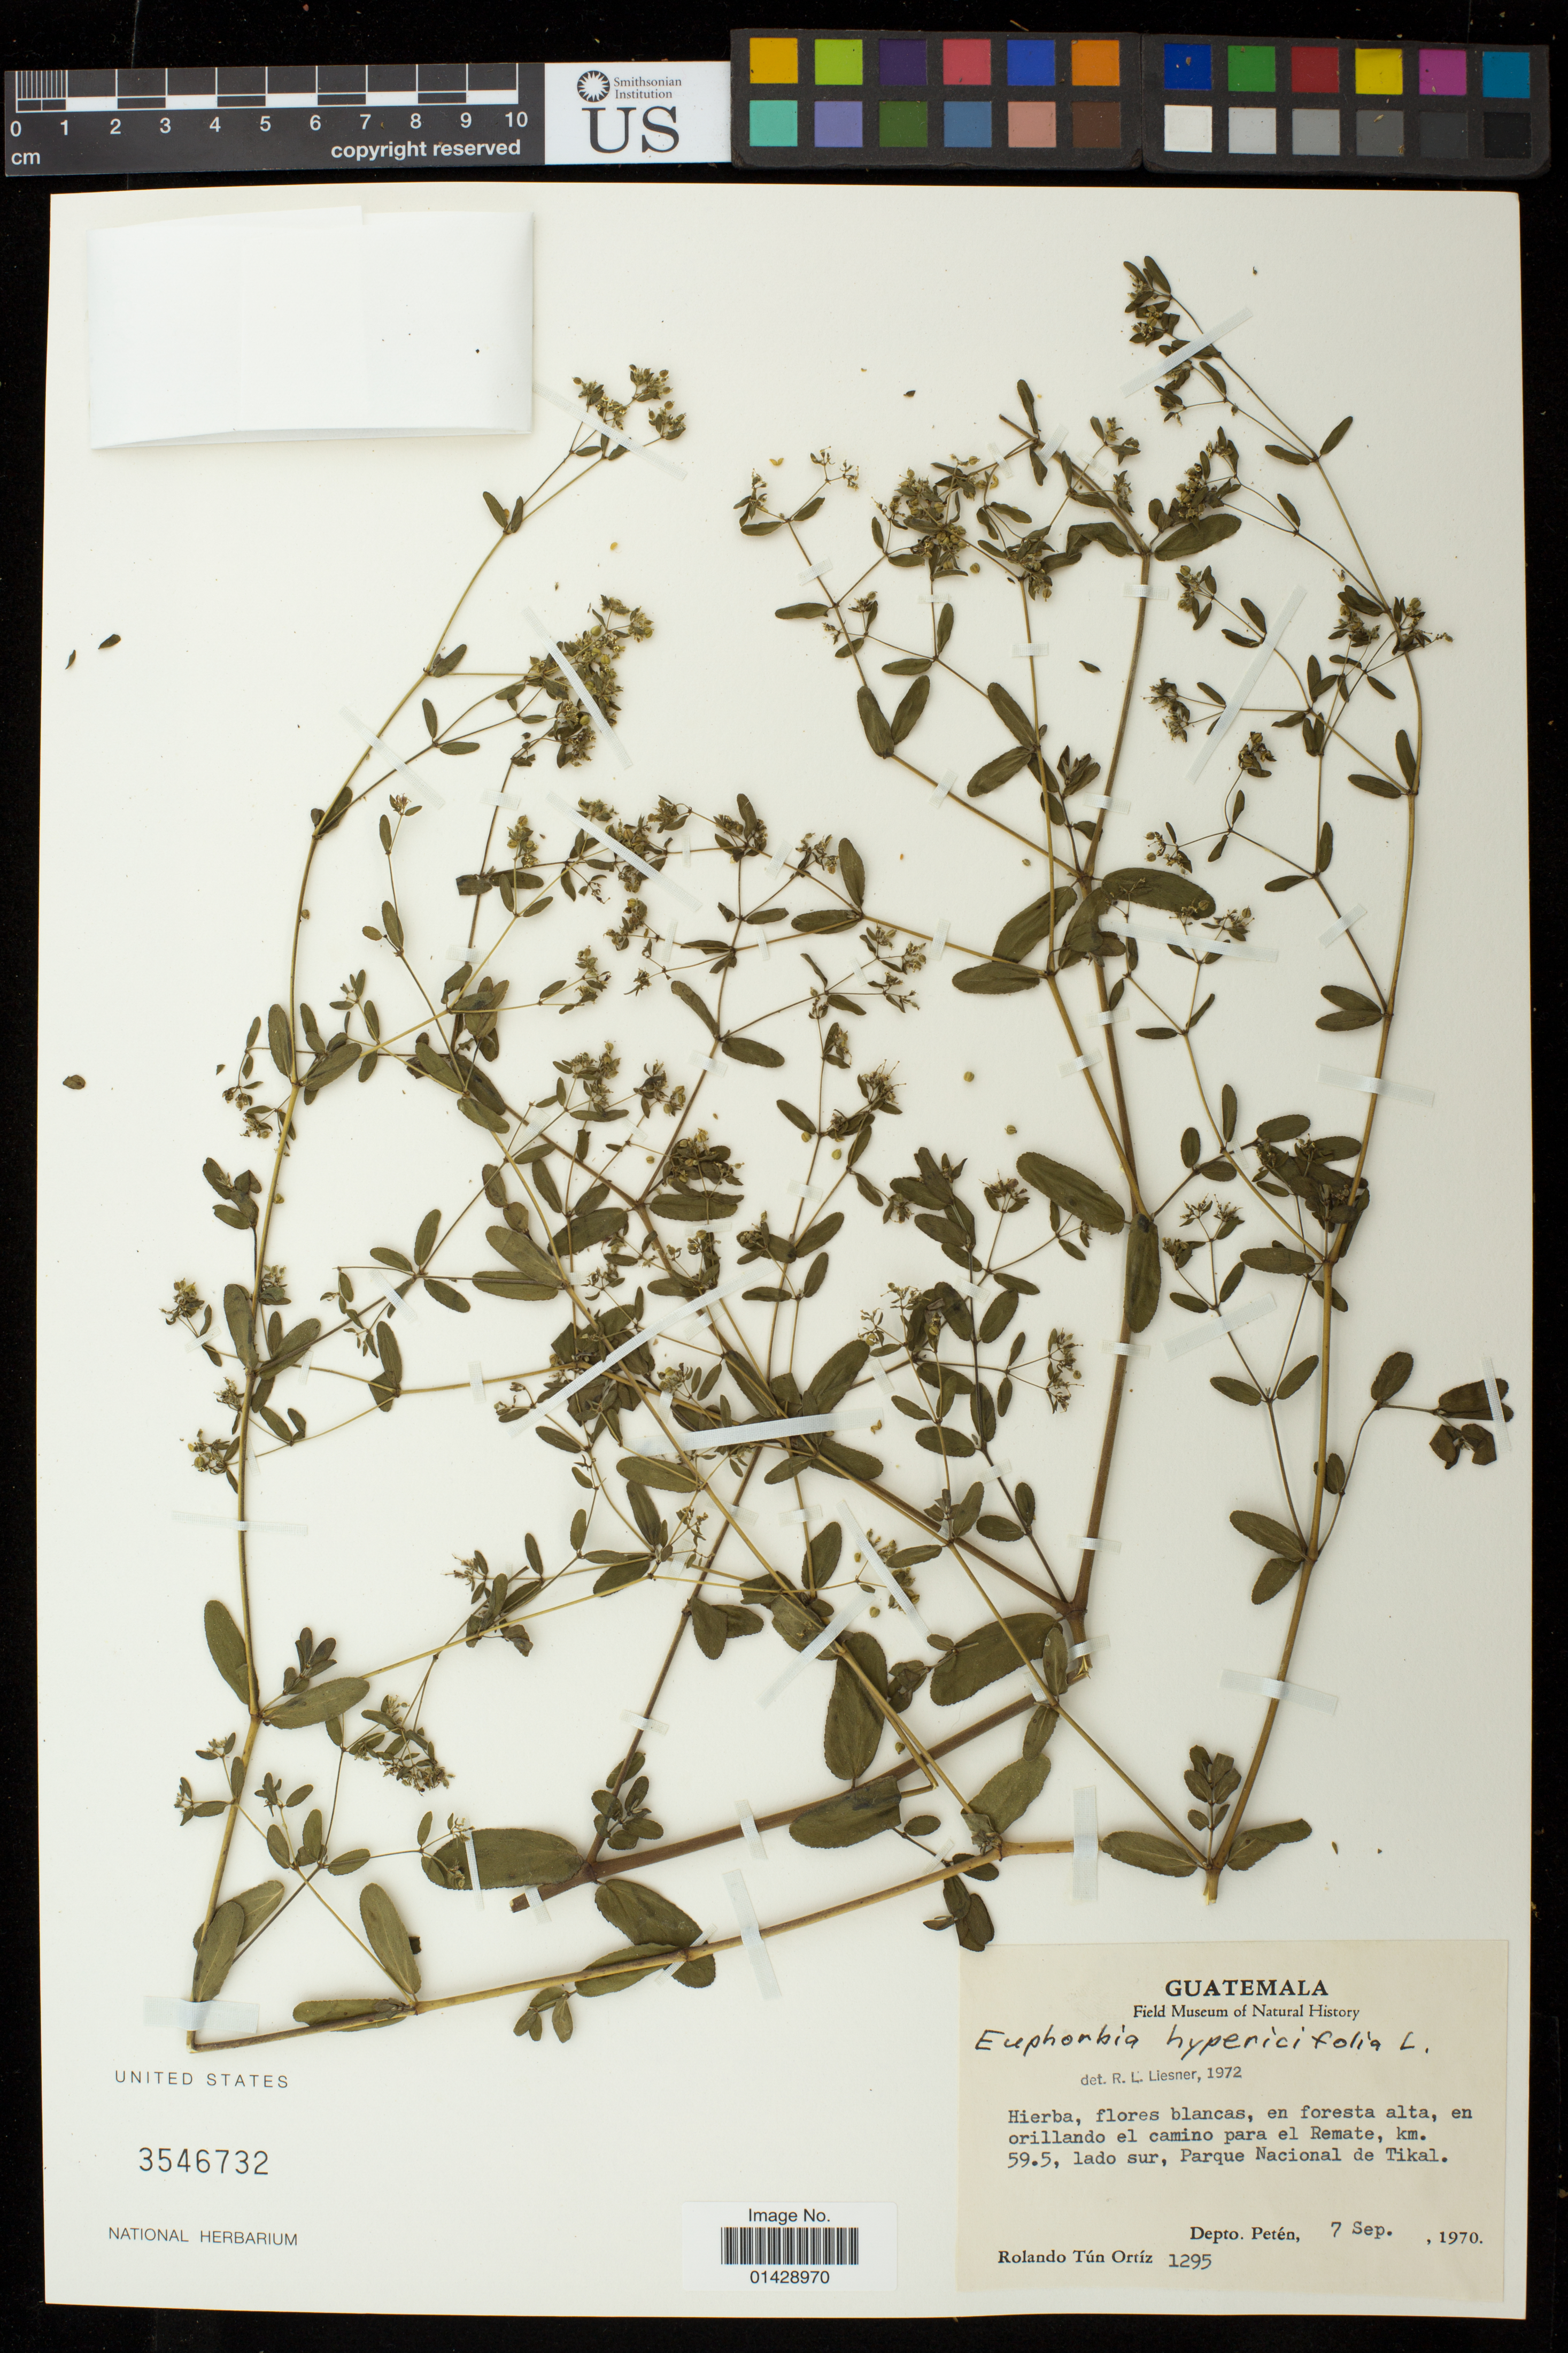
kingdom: Plantae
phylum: Tracheophyta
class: Magnoliopsida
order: Malpighiales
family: Euphorbiaceae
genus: Euphorbia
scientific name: Euphorbia hypericifolia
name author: L.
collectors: R. Ortiz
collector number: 1295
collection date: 1970-09-07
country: Guatemala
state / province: El Petén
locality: En foresta alta, en orillando el camino para el Remate, km. 59.5, lado sur, Parque Nacional de Tikal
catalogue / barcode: US 3546732